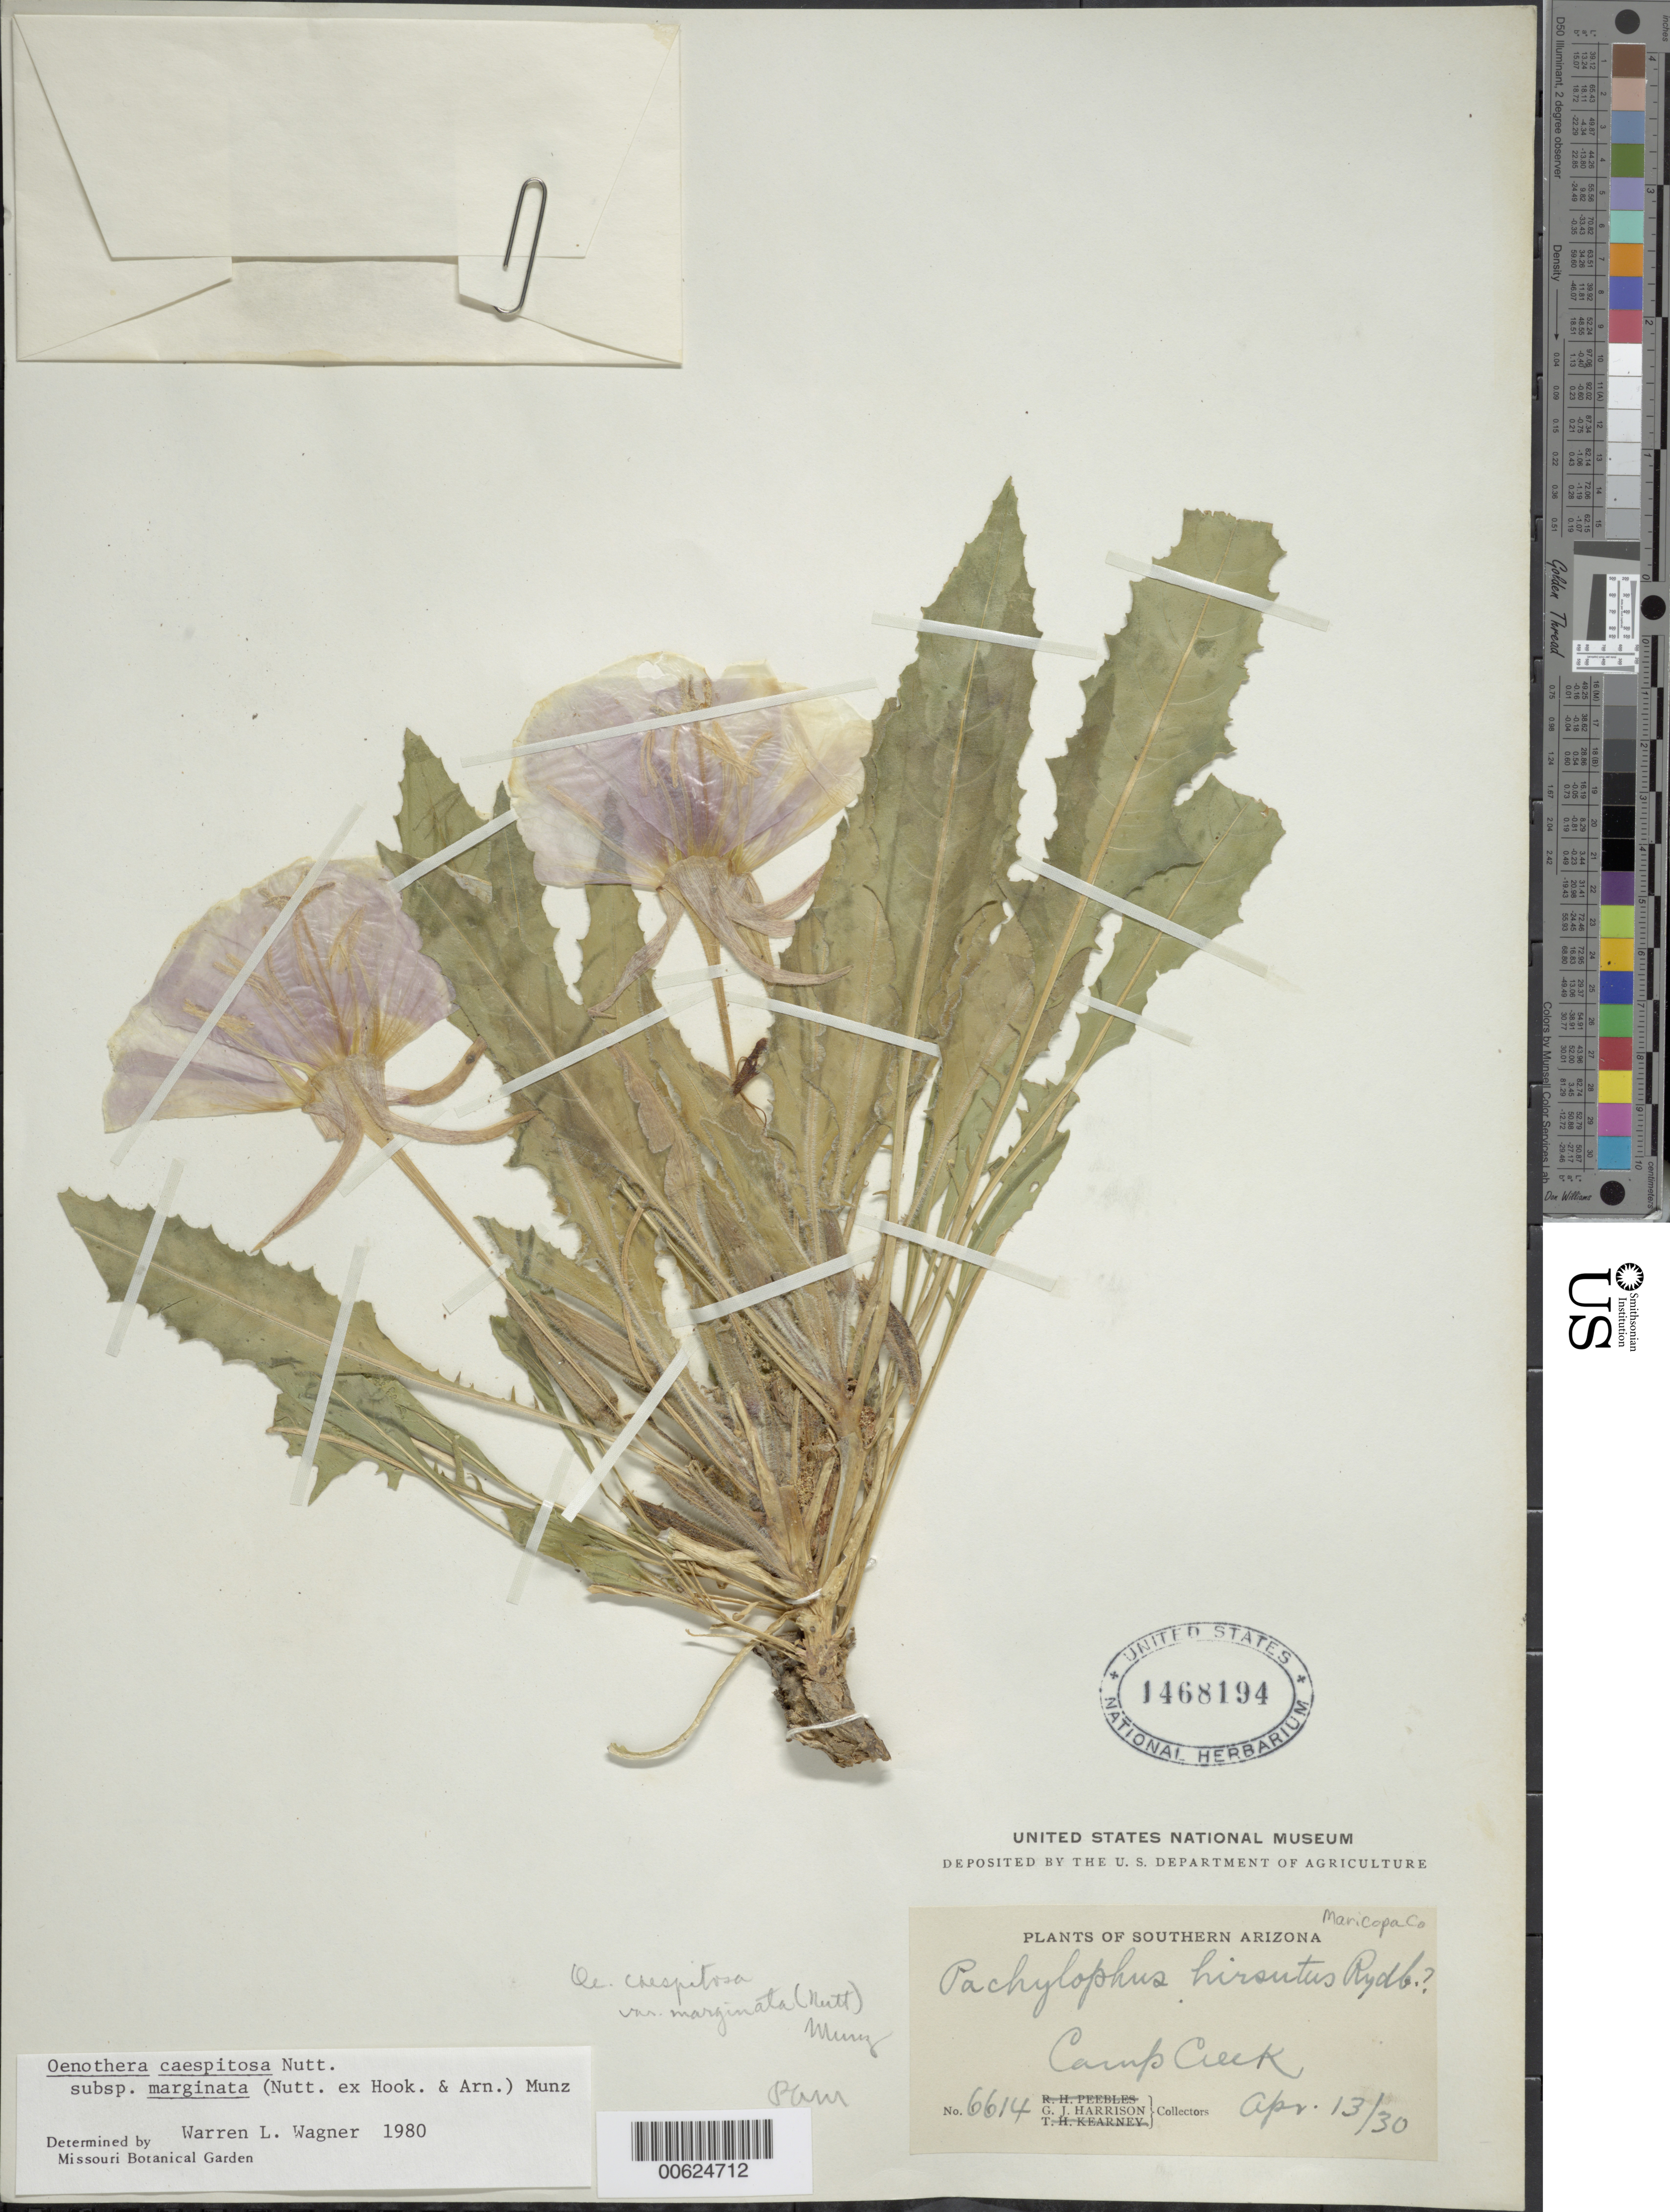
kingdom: Plantae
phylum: Tracheophyta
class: Magnoliopsida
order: Myrtales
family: Onagraceae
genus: Oenothera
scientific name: Oenothera cespitosa subsp. marginata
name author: (Nutt. ex Hook. & Arn.) Munz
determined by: Wagner, W. L., (BOT), Smithsonian Institution - National Museum of Natural History (UNITED STATES)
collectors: G. J. Harrison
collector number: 6614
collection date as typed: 13 Apr 1930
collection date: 1930-04-13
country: United States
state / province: Arizona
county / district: Maricopa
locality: Camp Creek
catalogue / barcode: US 1468194